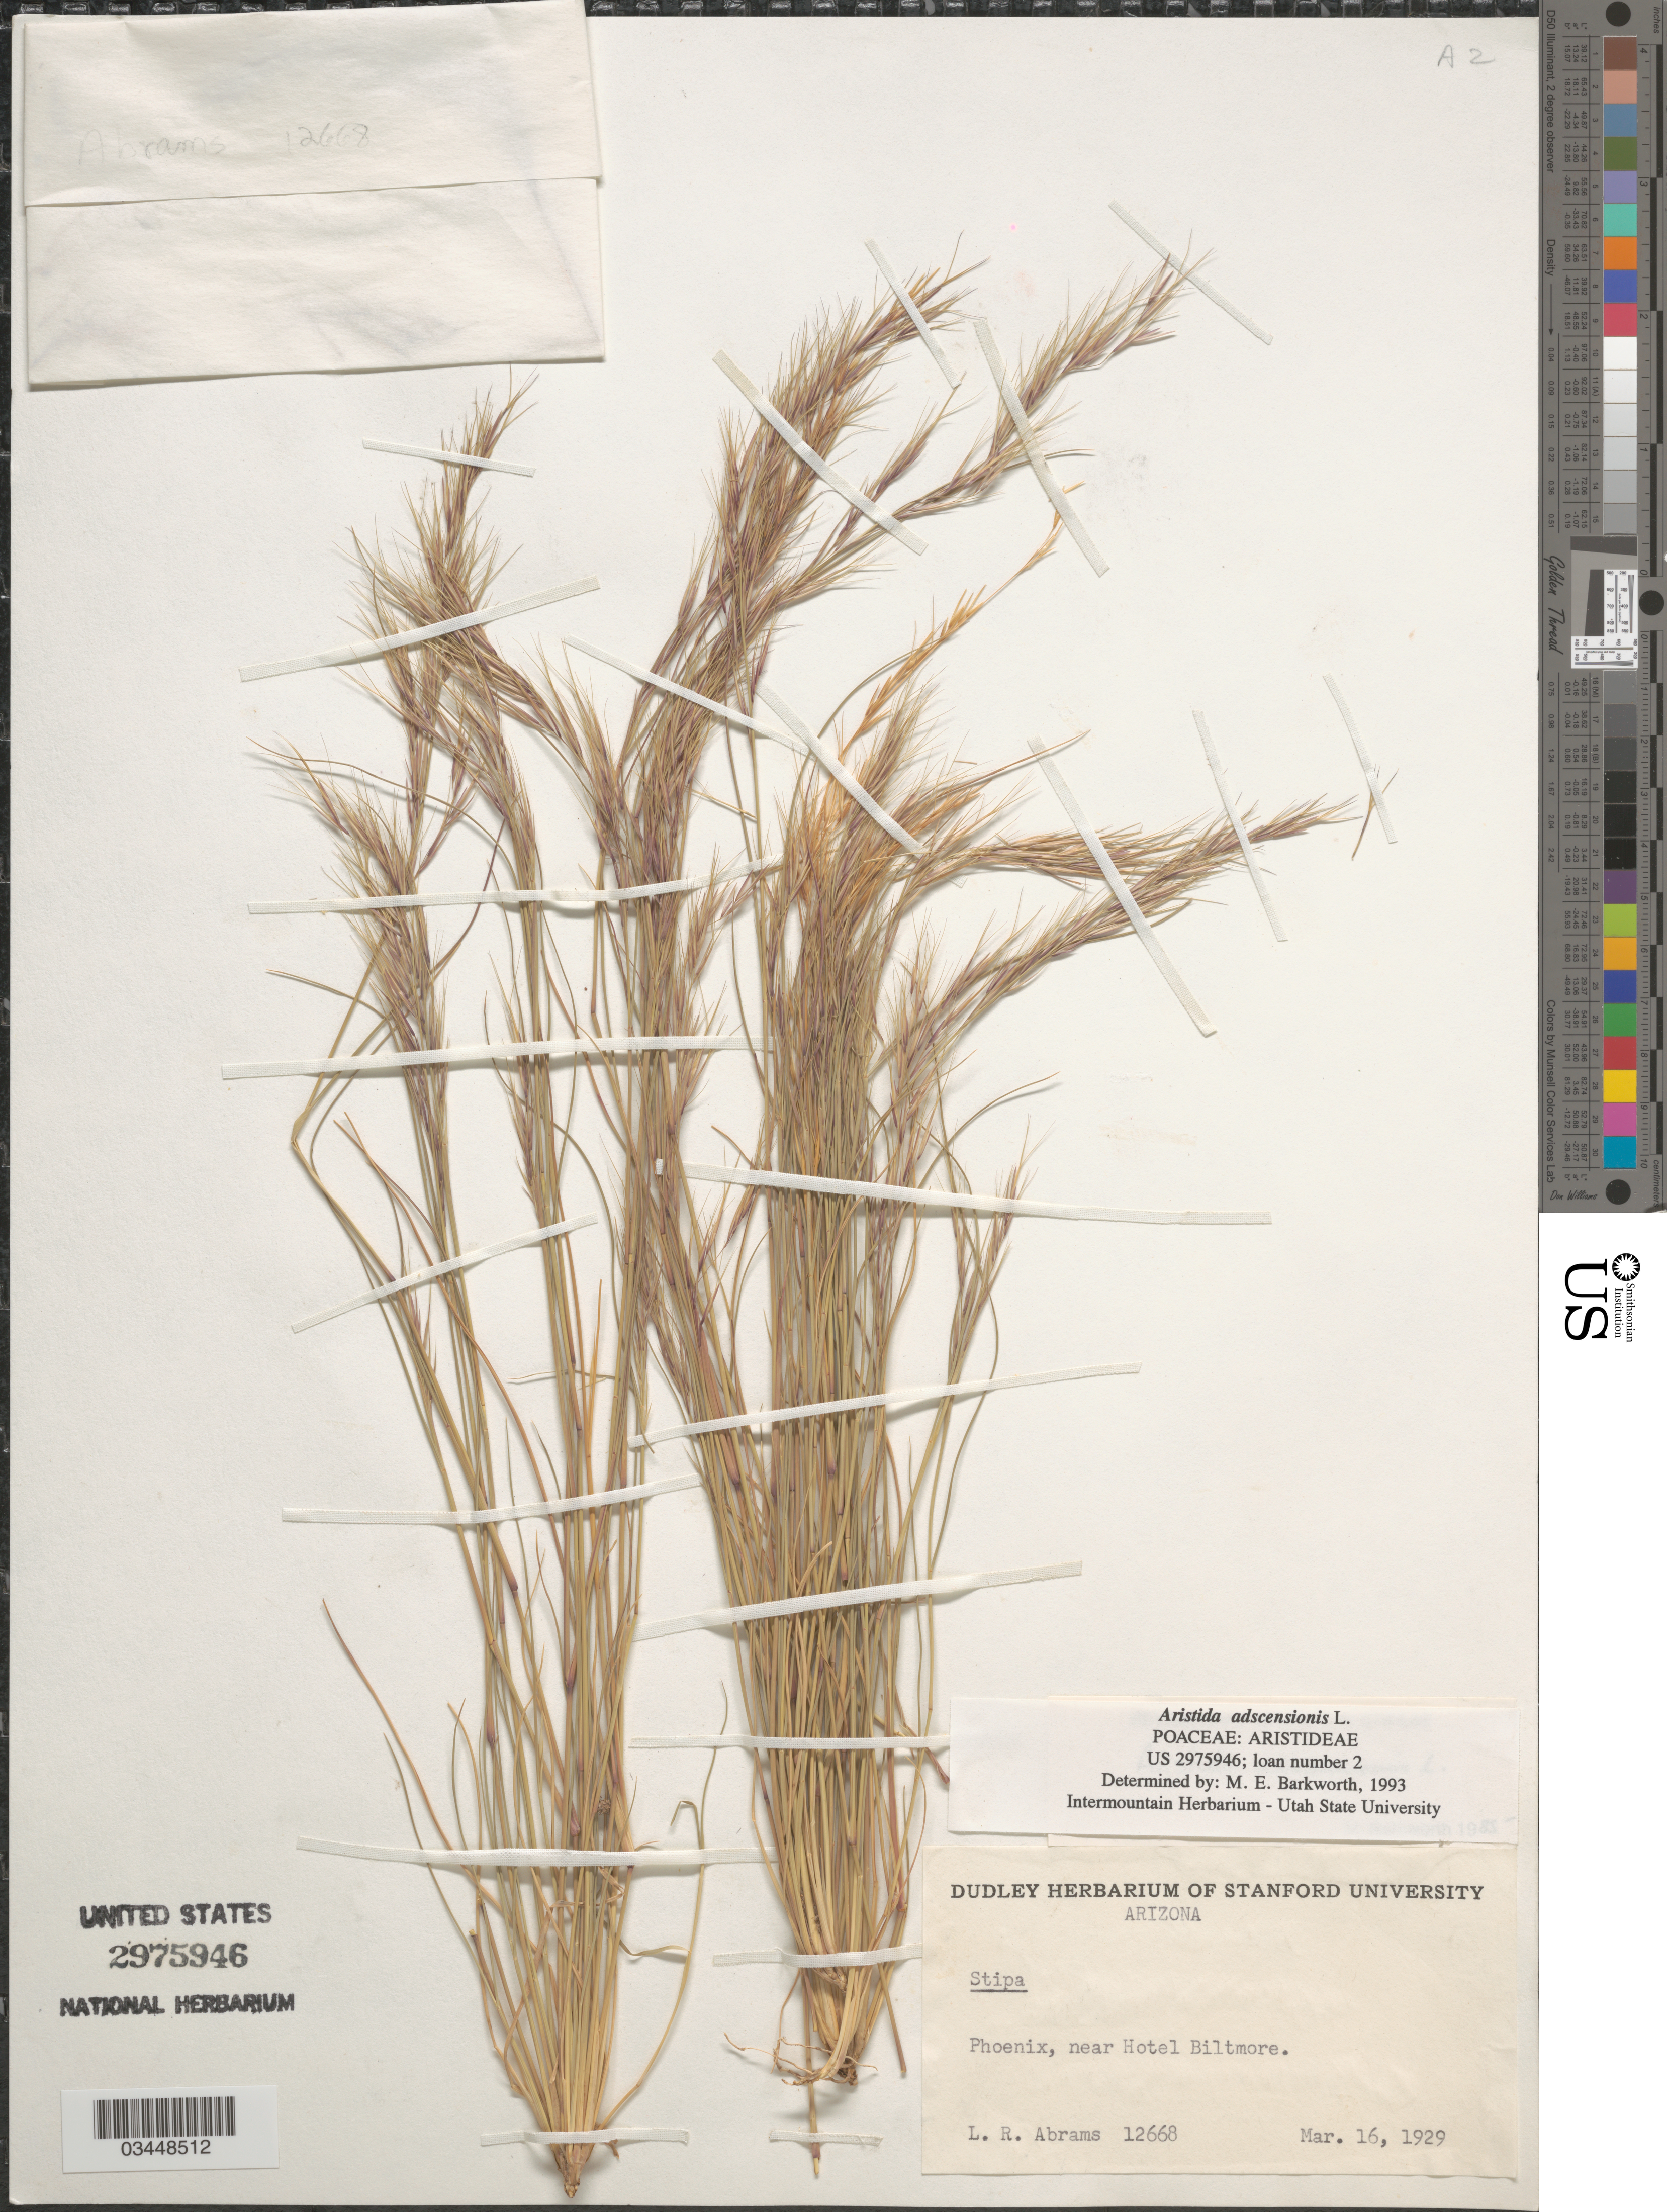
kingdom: Plantae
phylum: Tracheophyta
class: Liliopsida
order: Poales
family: Poaceae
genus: Aristida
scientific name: Aristida adscensionis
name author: L.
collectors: L. Abrams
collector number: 12668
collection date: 1929-03-16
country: United States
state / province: Arizona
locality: Phoenix, near Hotel Biltmore.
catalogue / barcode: US 2975946